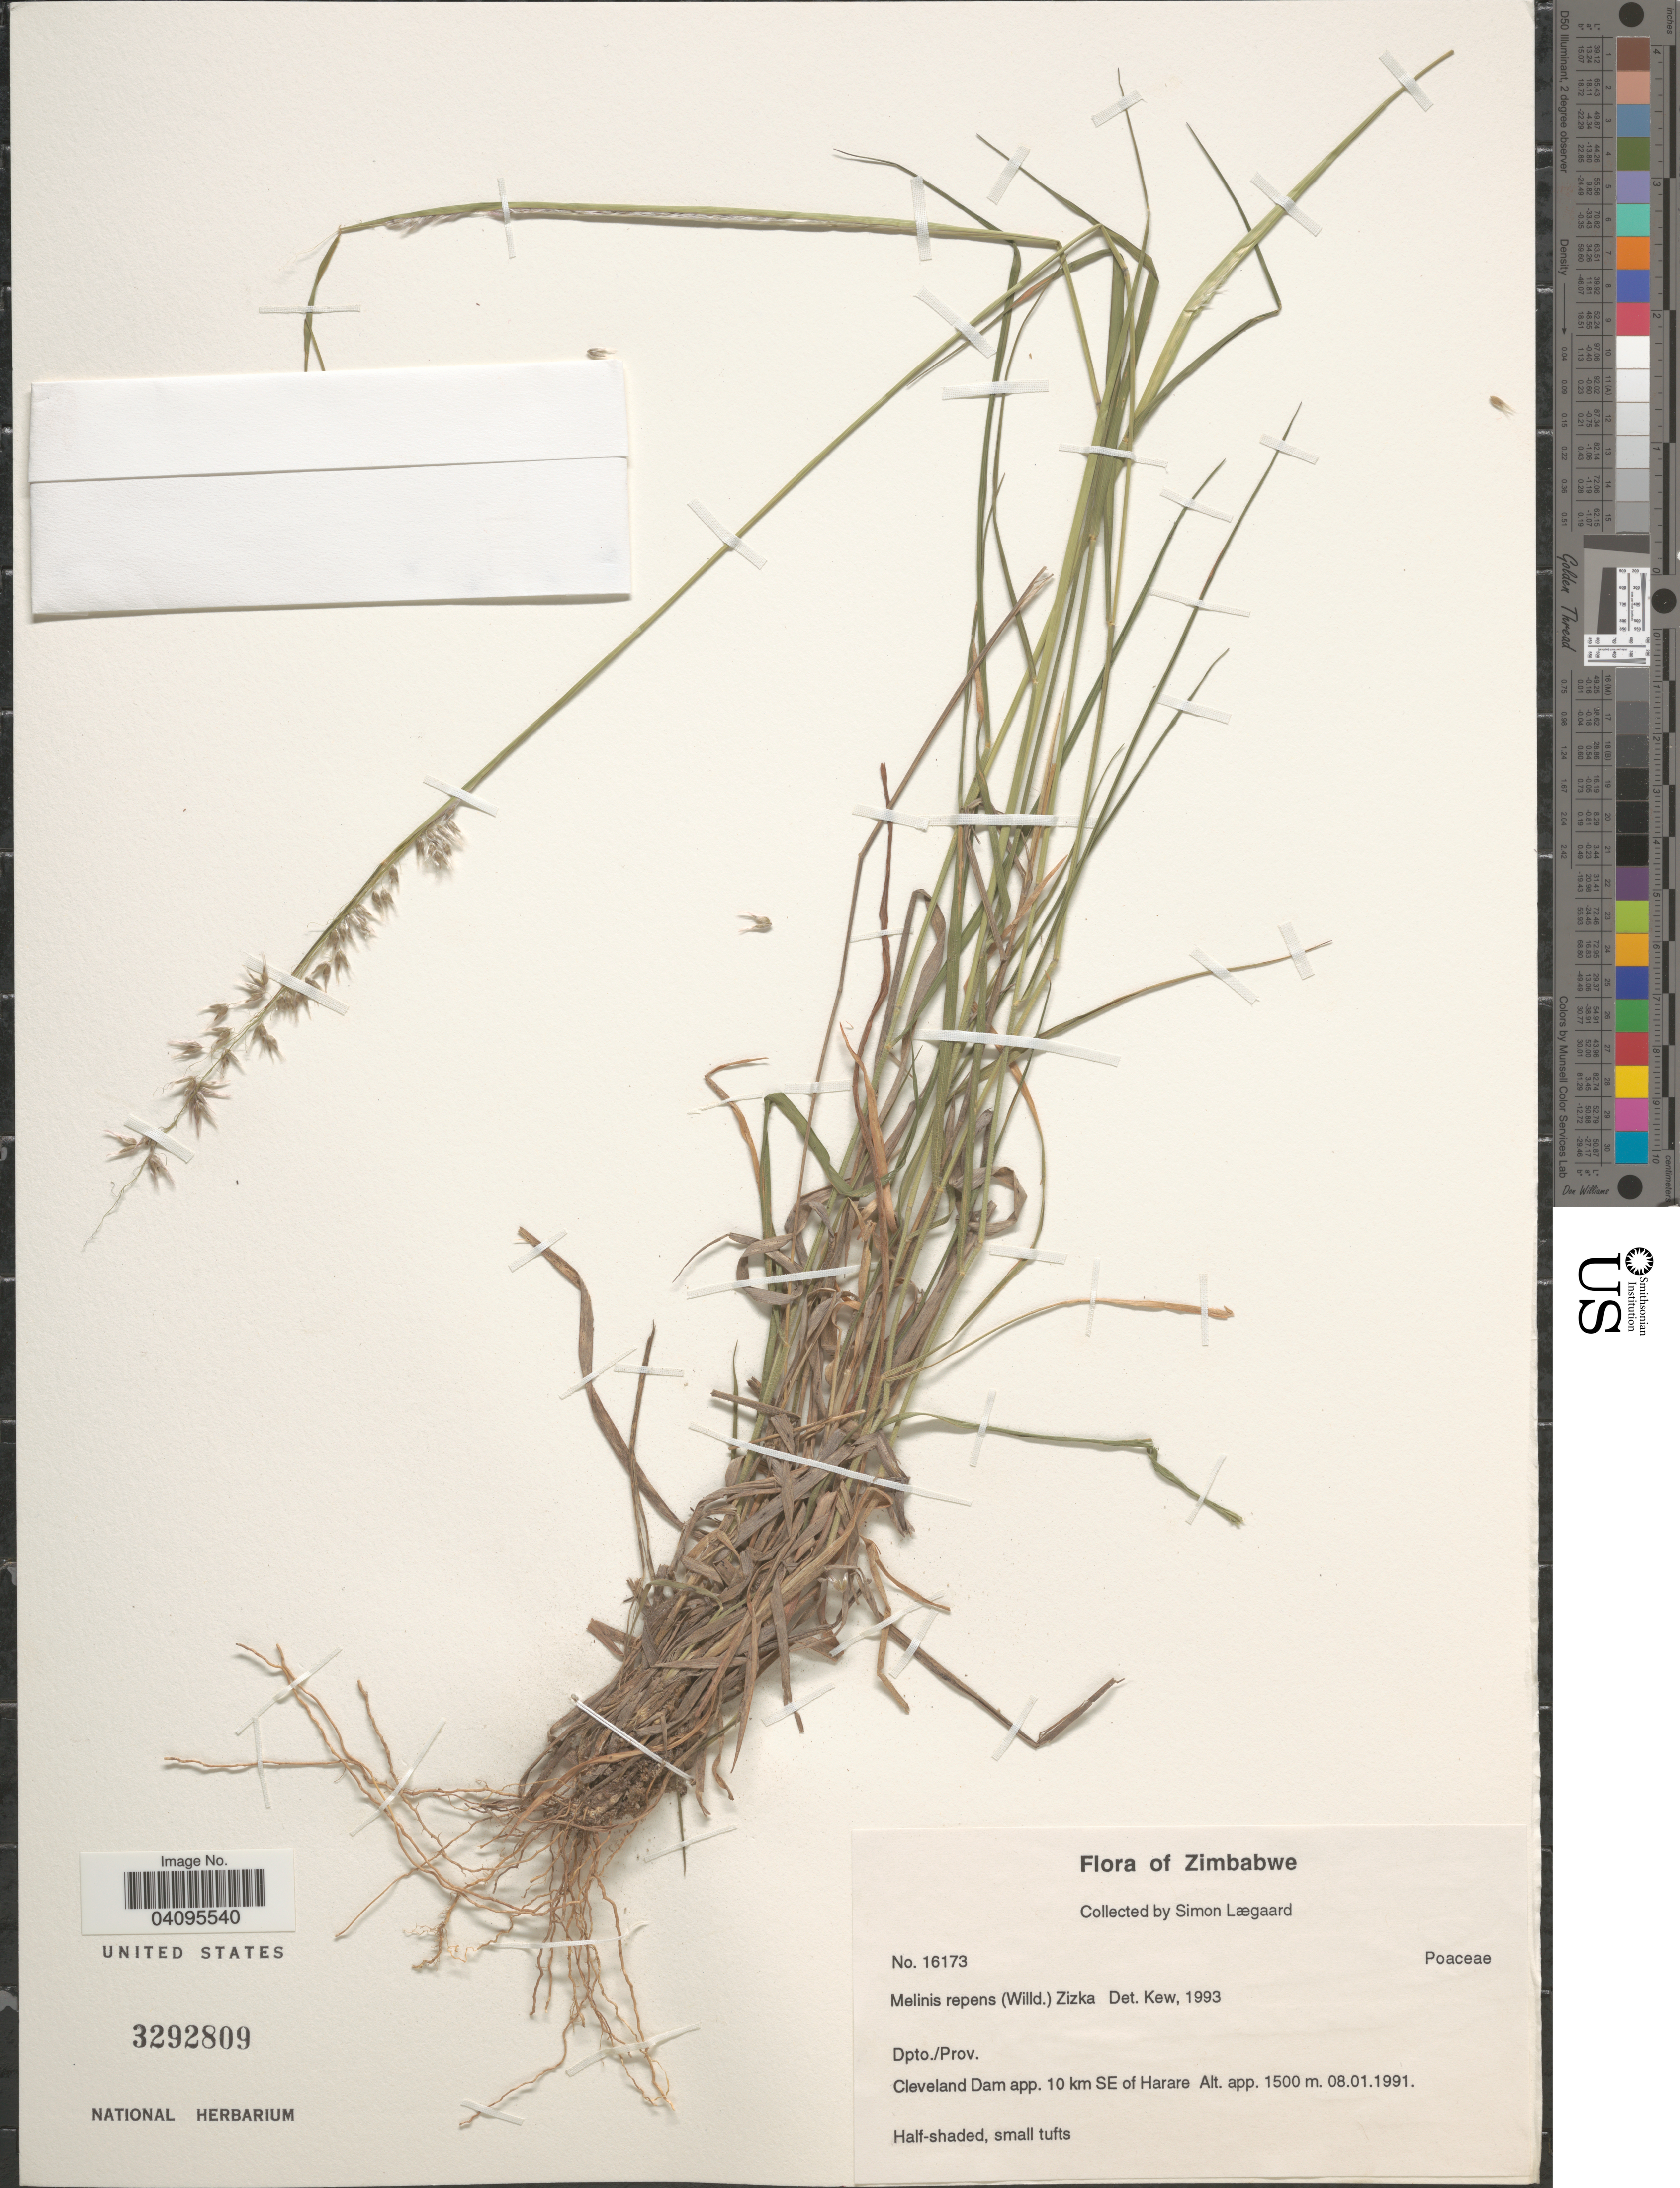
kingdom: Plantae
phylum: Tracheophyta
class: Liliopsida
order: Poales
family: Poaceae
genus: Melinis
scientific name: Melinis repens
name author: (Willd.) Zizka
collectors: S. Lægaard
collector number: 16173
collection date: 1991-01-08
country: Zimbabwe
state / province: Harare (city)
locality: Dpto./Prov. Cleveland Dam app. 10 km SE of Harare.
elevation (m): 1500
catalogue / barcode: US 3292809